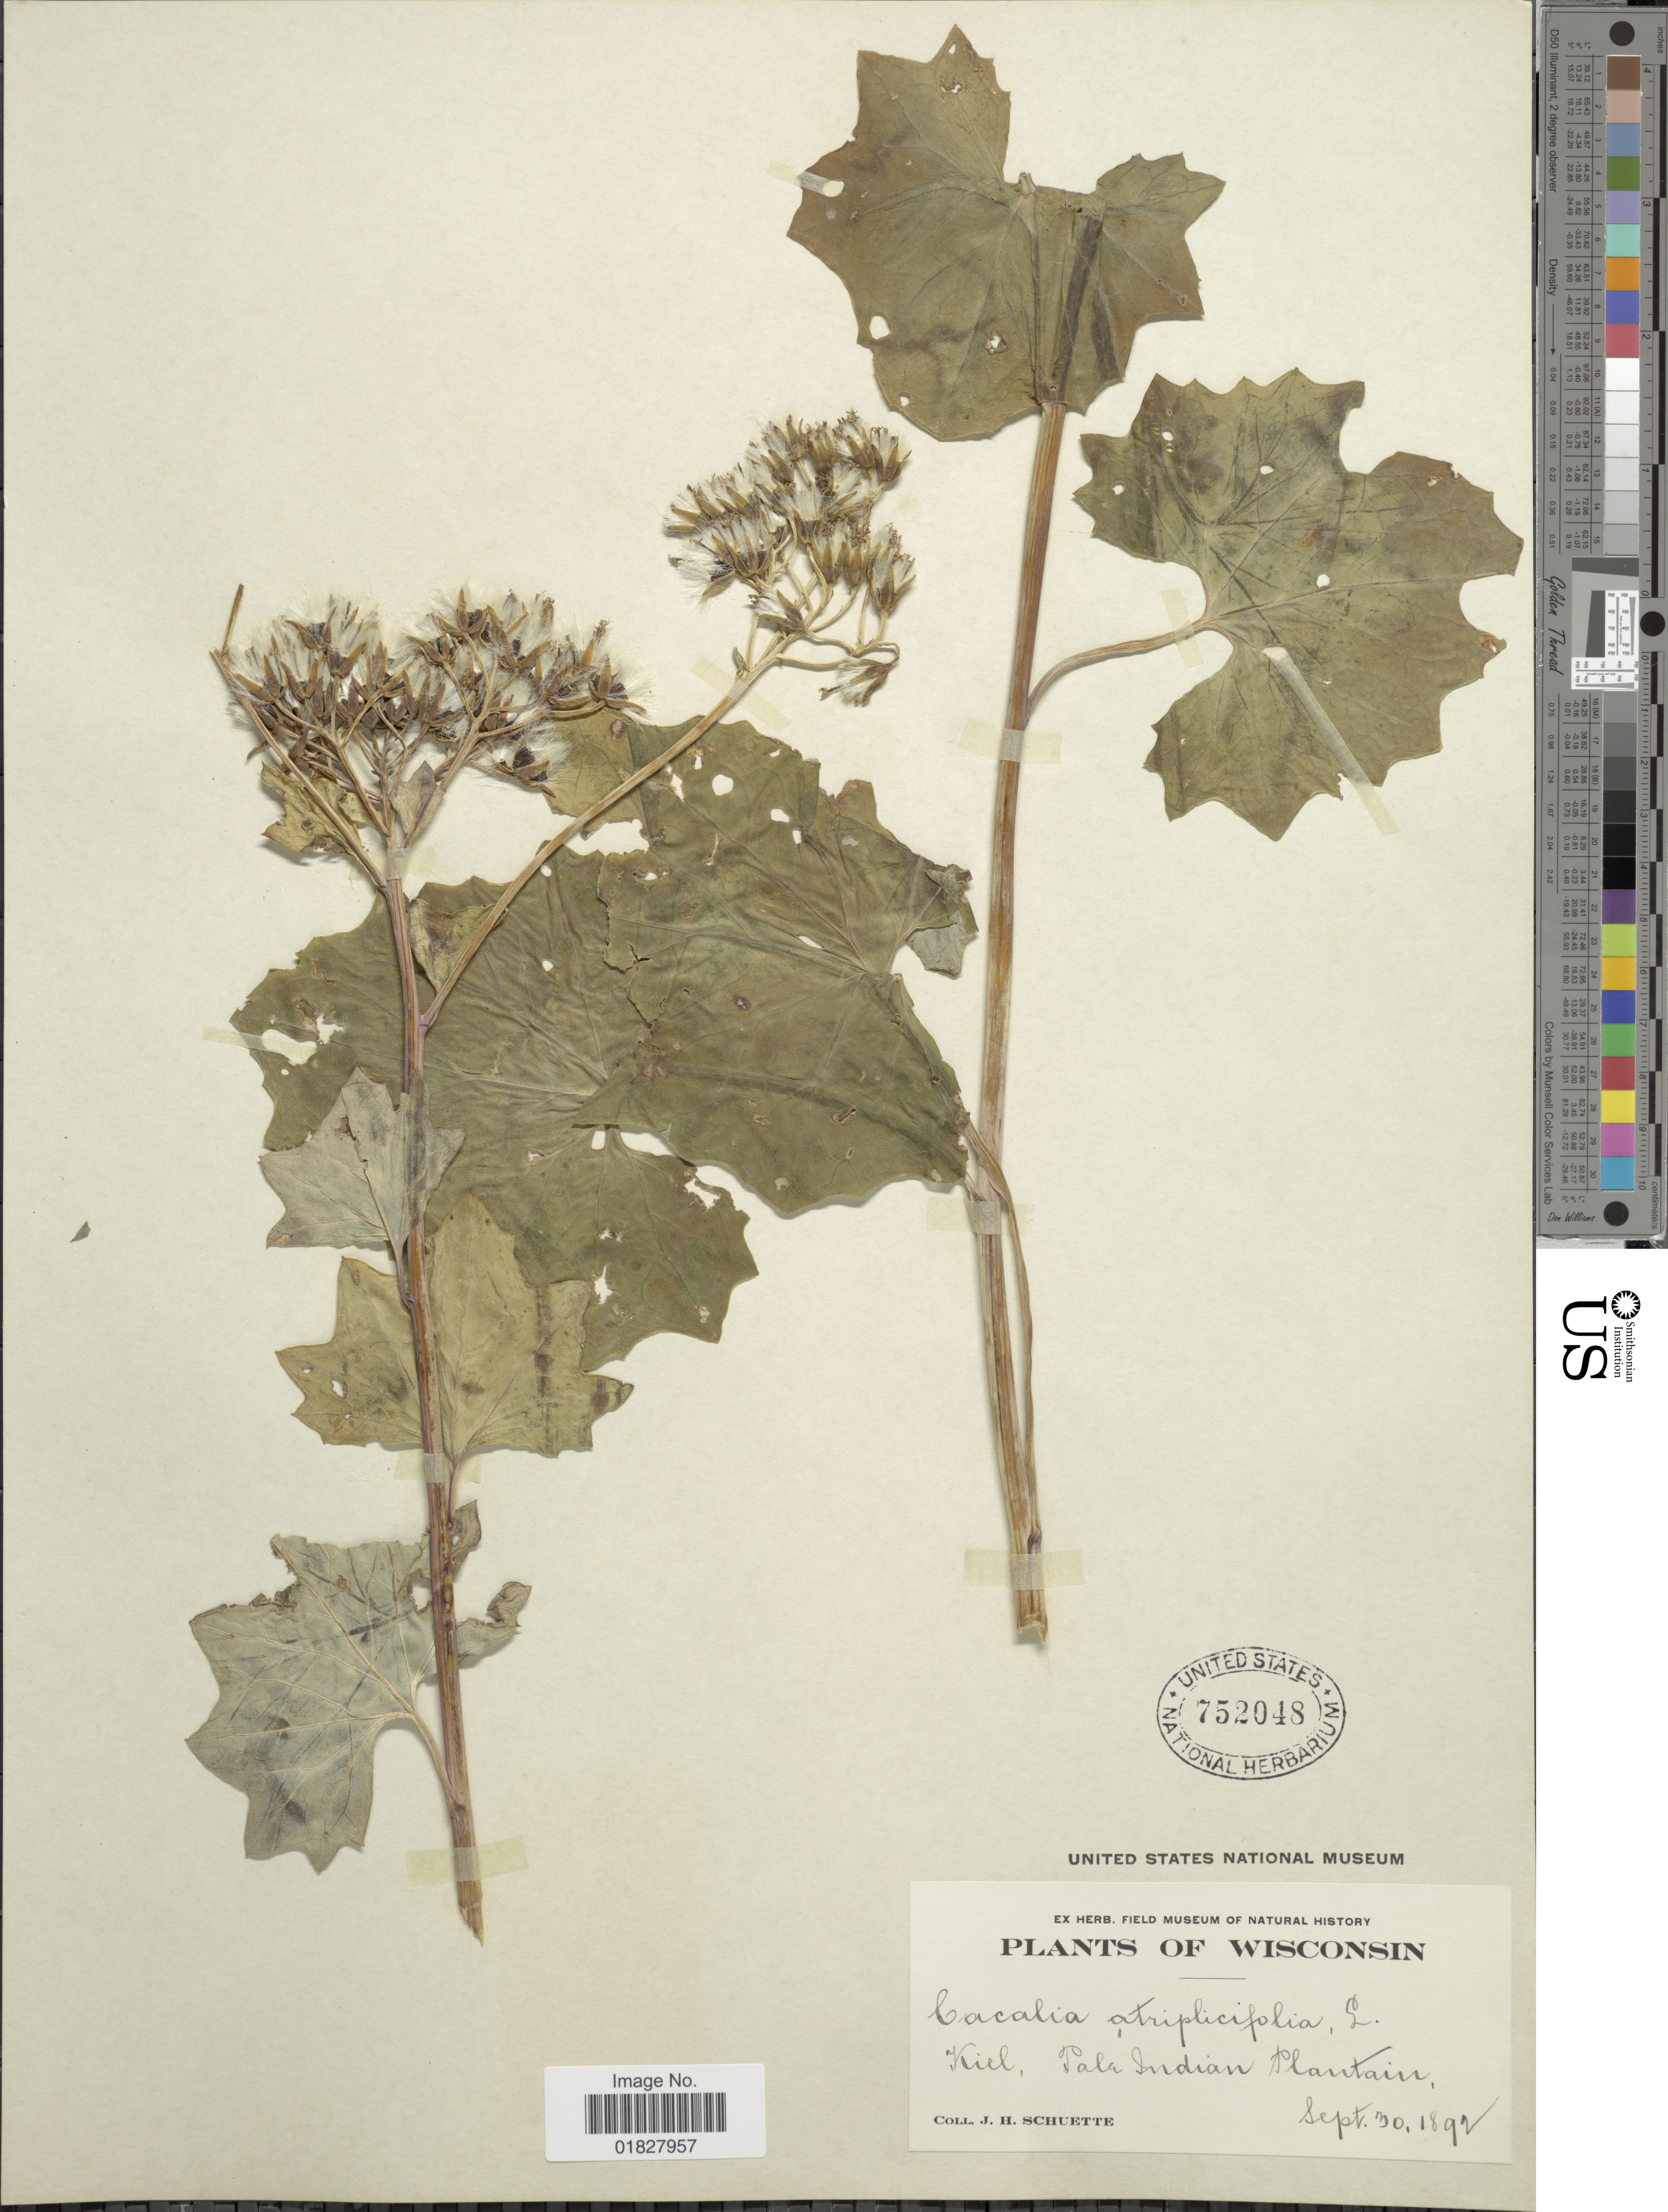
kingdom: Plantae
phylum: Tracheophyta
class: Magnoliopsida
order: Asterales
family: Asteraceae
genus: Arnoglossum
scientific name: Arnoglossum atriplicifolium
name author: (L.) H. Rob.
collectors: J. H. Schuette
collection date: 1892-09-30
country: United States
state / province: Wisconsin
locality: Kiel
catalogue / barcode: US 752048